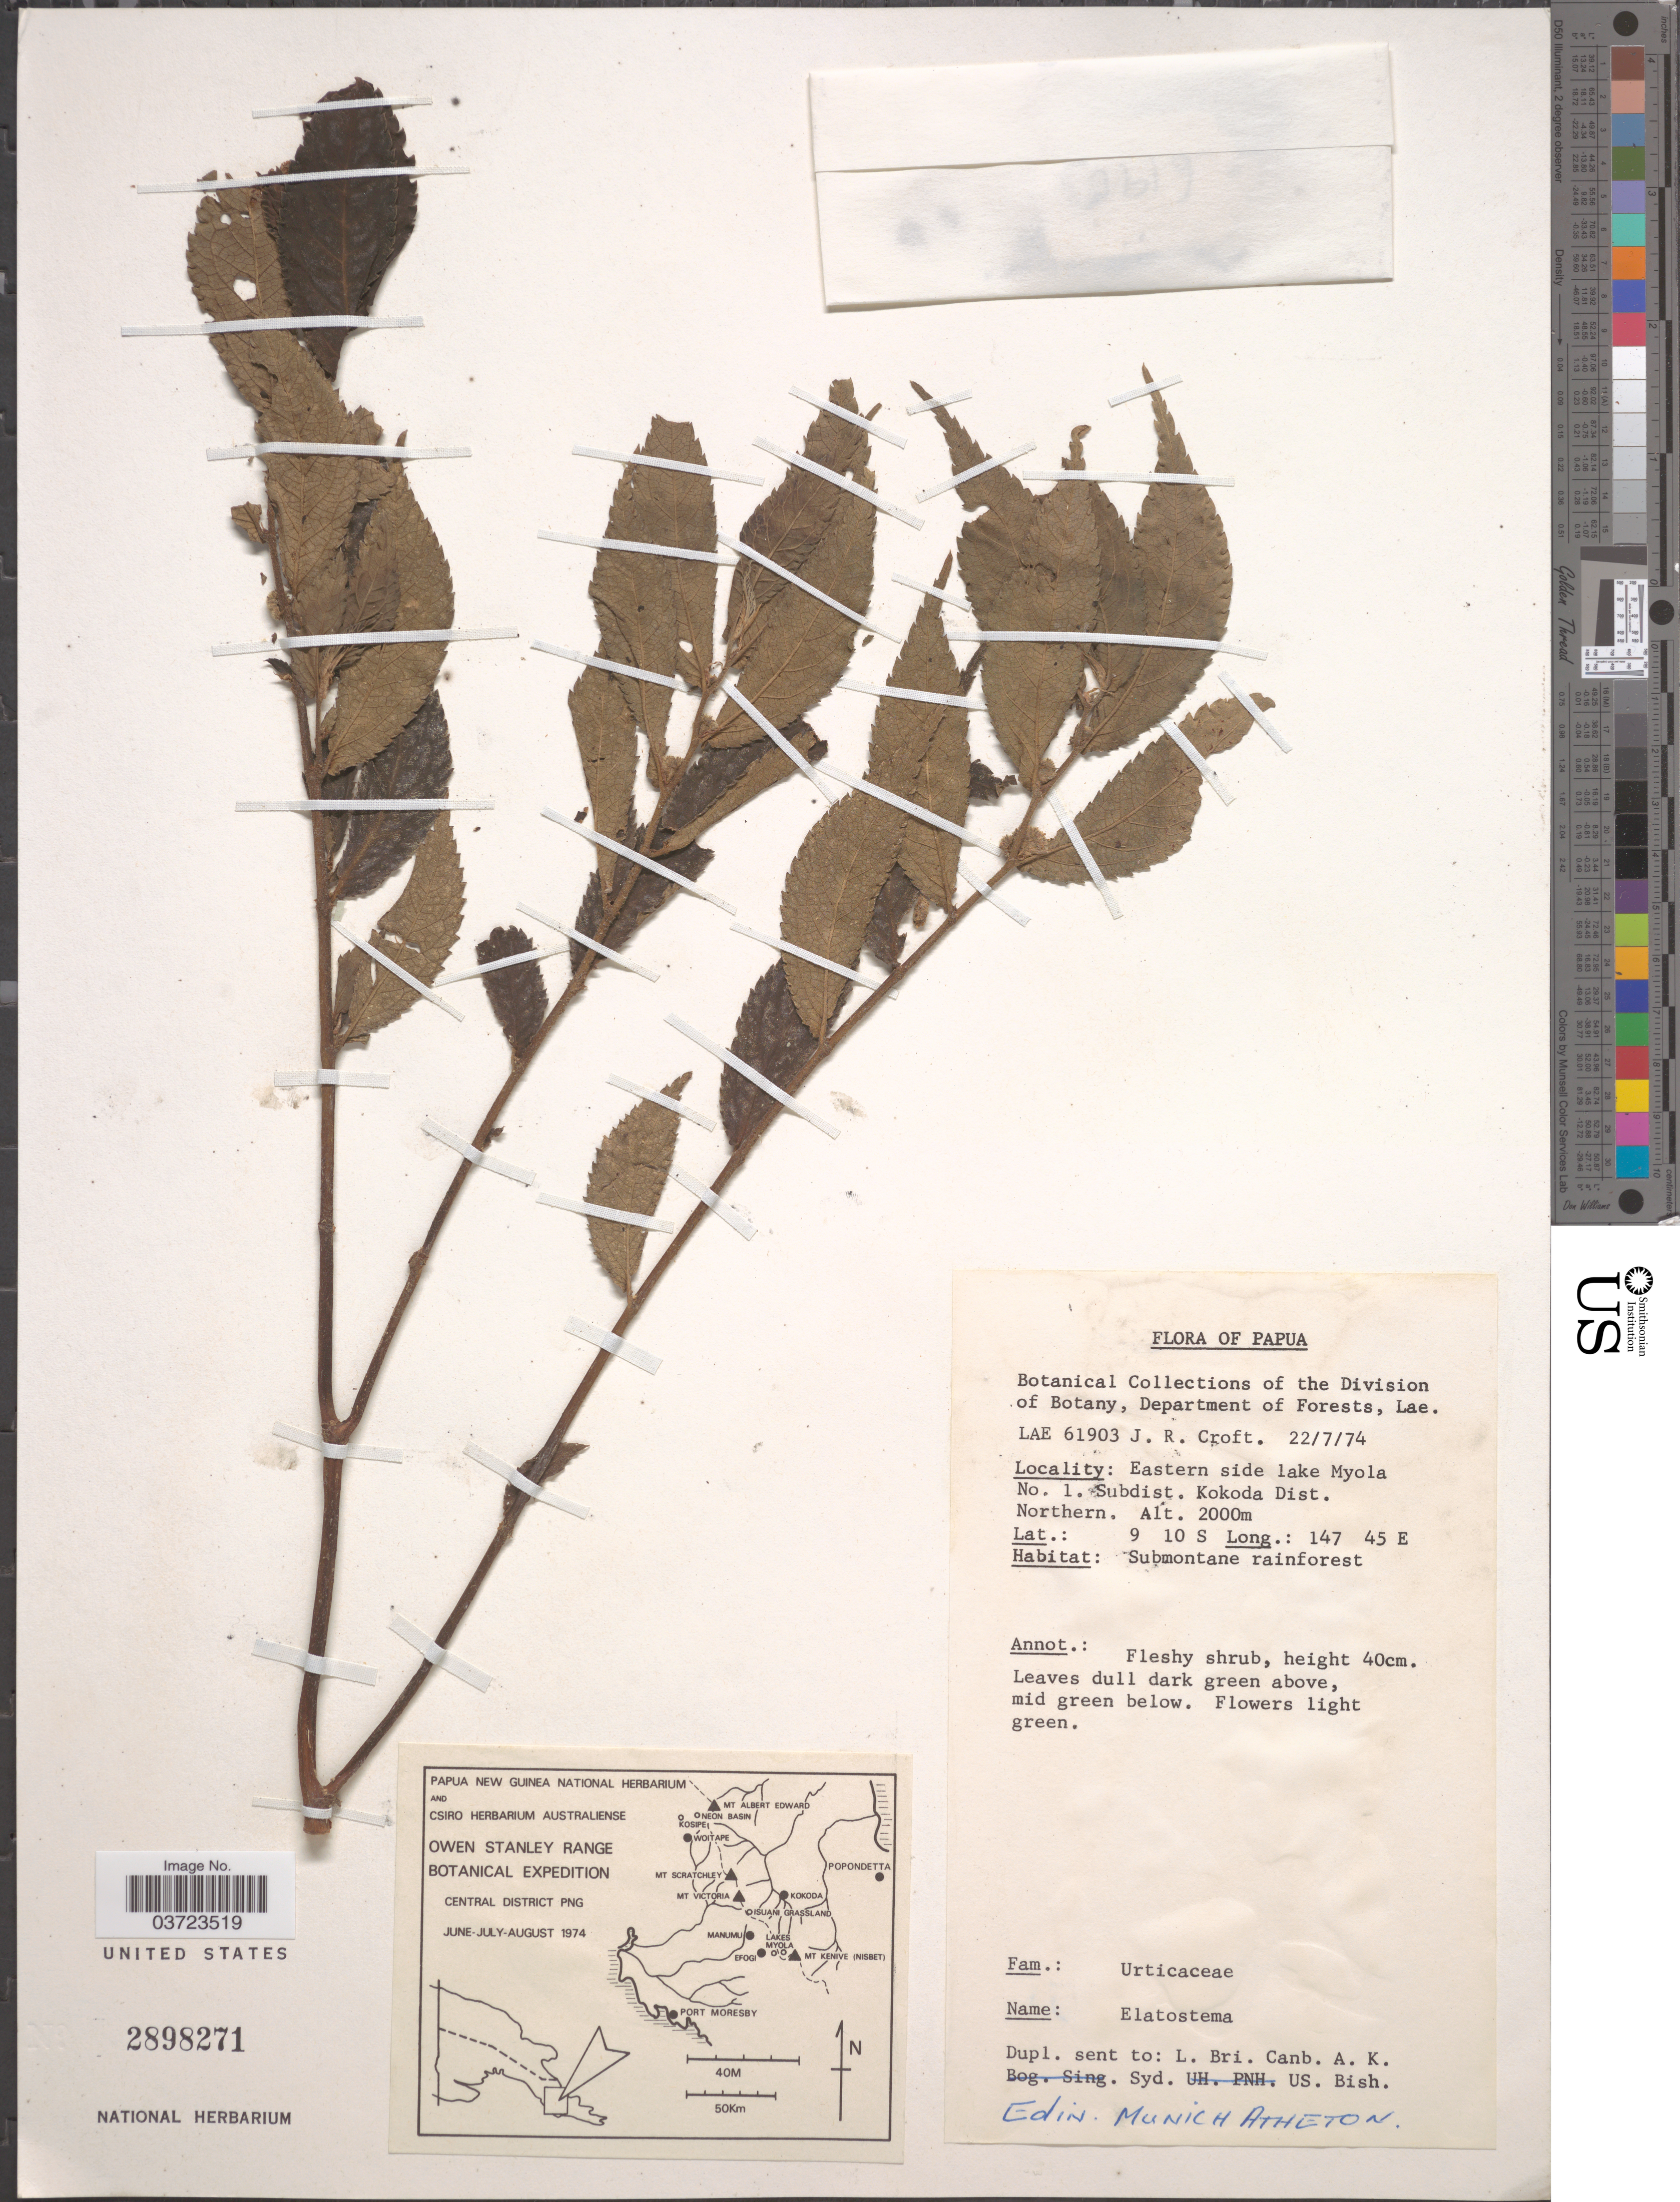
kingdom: Plantae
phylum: Tracheophyta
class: Magnoliopsida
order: Rosales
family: Urticaceae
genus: Elatostema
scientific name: Elatostema sp.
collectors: J. R. Croft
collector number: LAE 61903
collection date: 1974-07-22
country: Papua New Guinea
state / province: Northern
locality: Papua. Eastern side lake Myola. No. 1. Subdist. Kokoda Dist. Northern.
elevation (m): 2000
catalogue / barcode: US 2898271